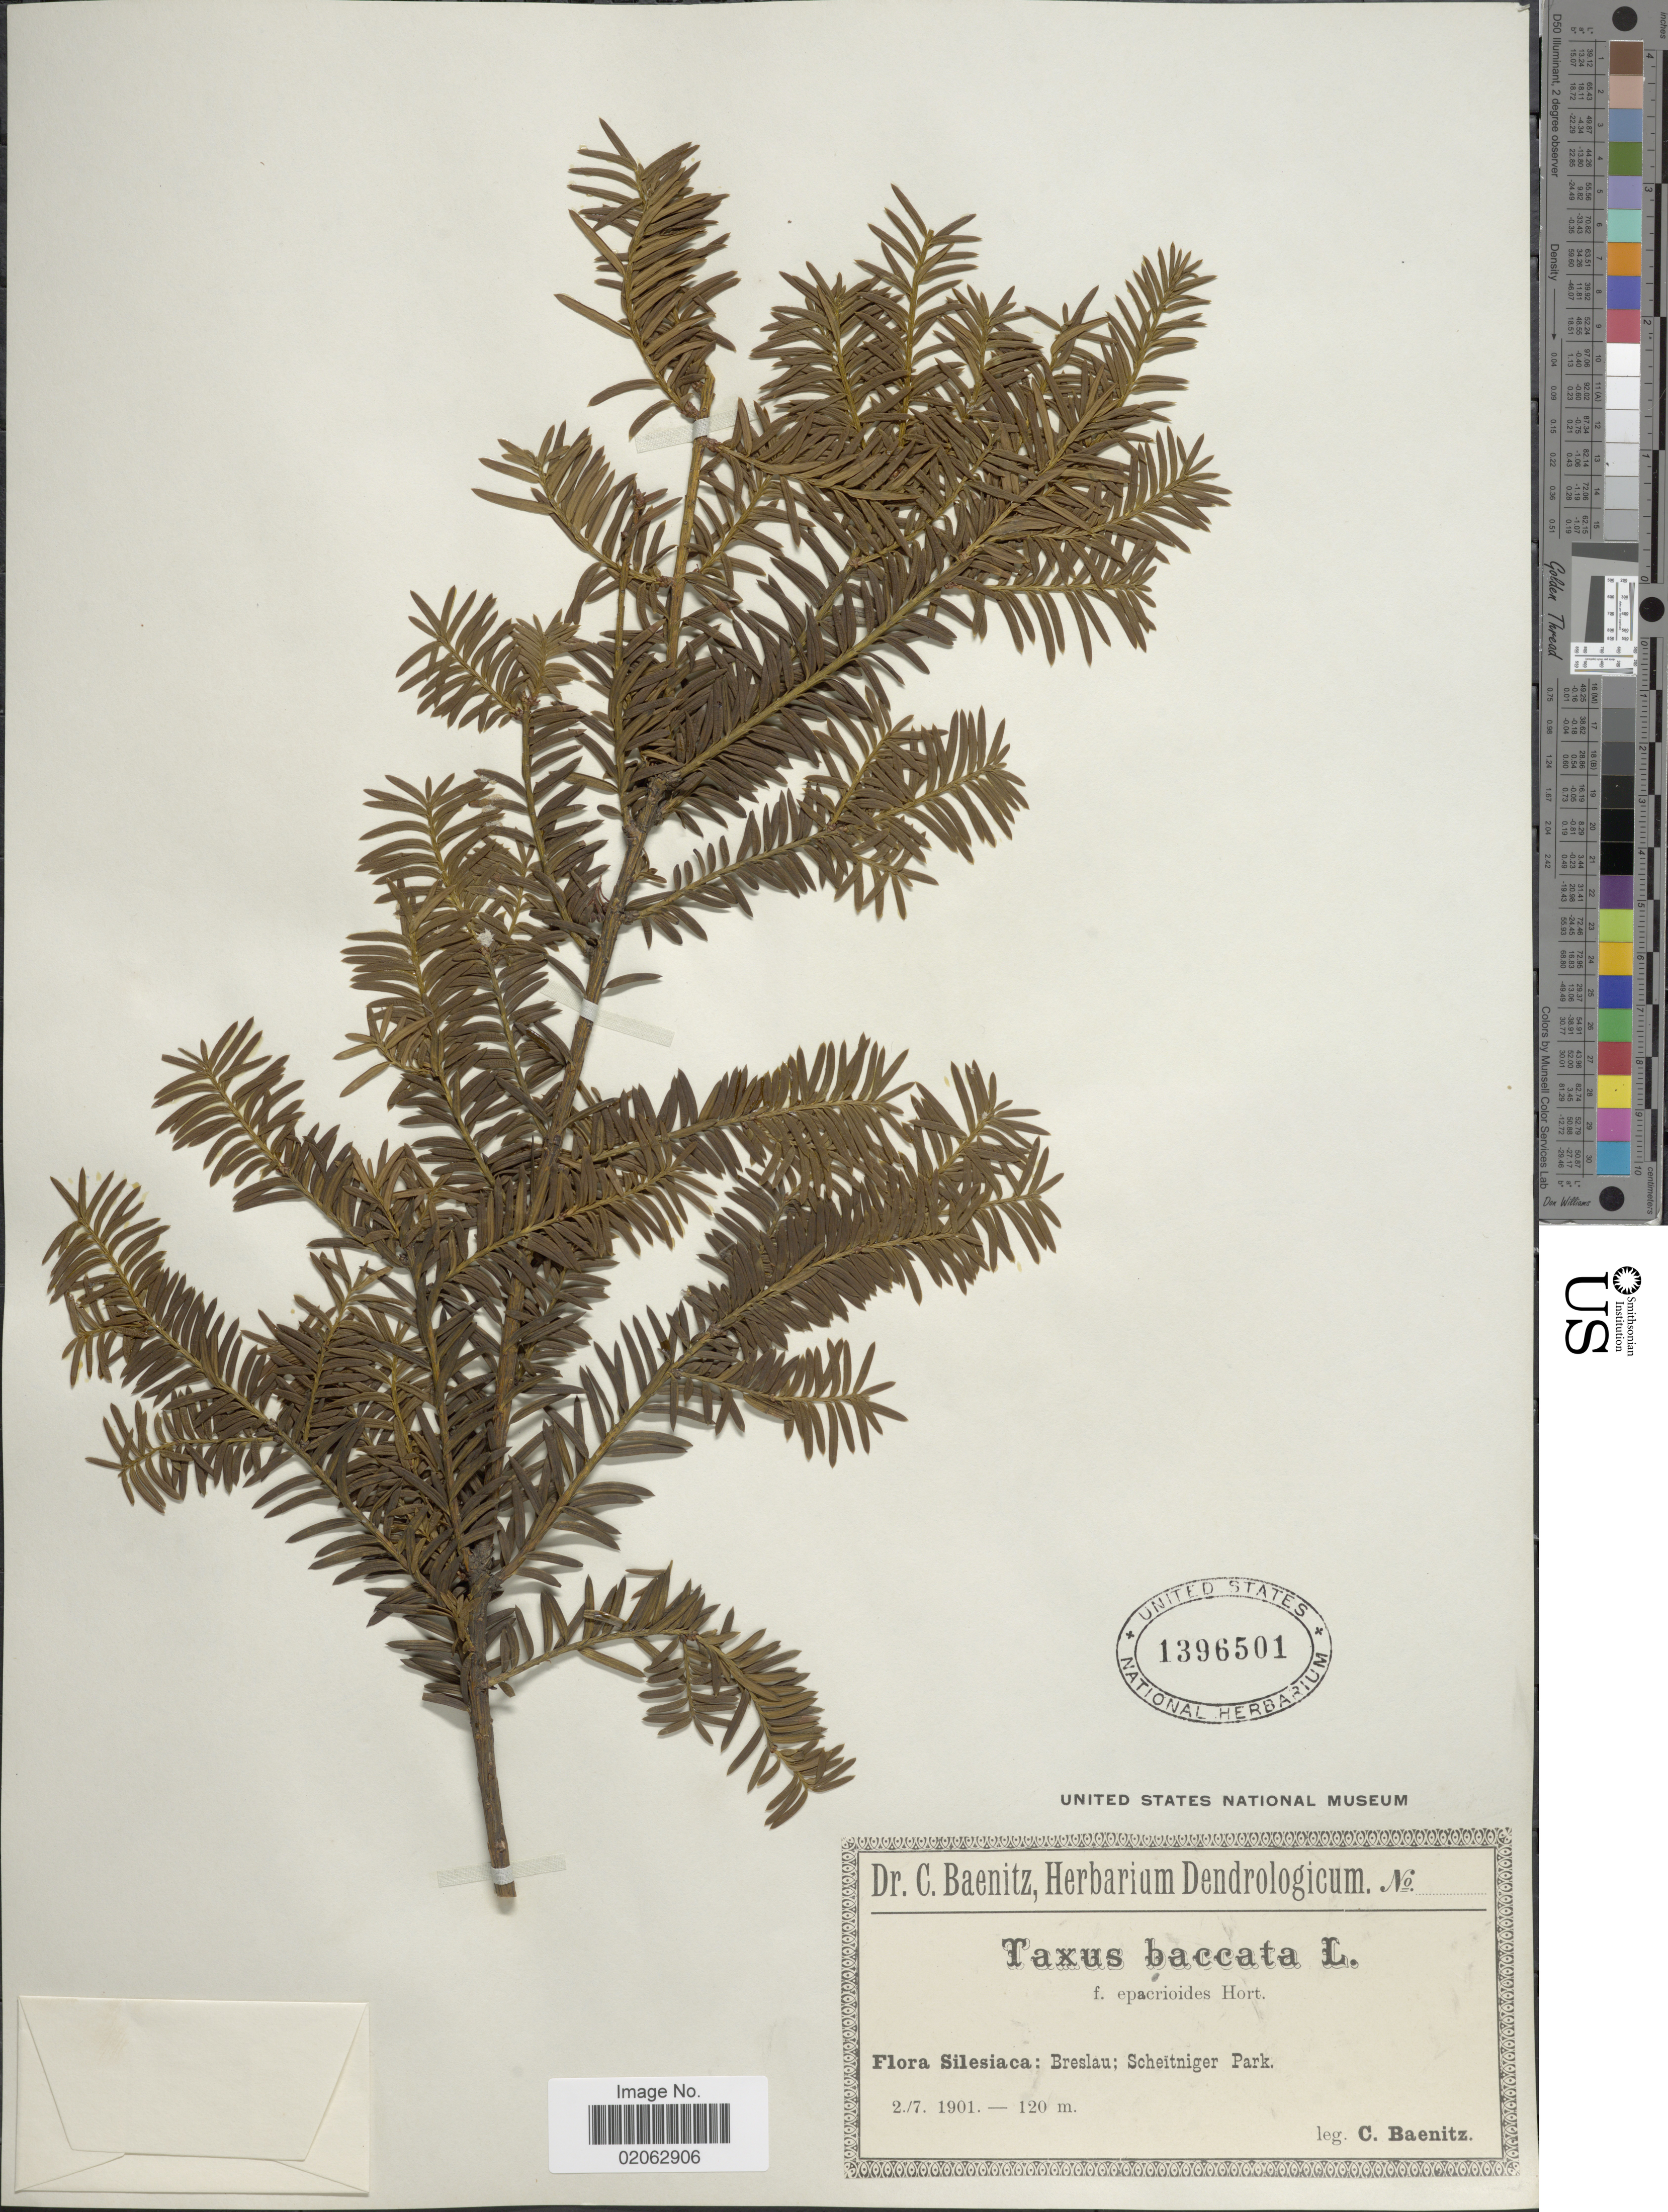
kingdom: Plantae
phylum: Tracheophyta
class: Pinopsida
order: Pinales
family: Taxaceae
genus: Taxus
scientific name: Taxus baccata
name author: L.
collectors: C. G. Baenitz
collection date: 1901-07-02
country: Poland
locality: Silesiaca: Breslau; Scheitniger Park.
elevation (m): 120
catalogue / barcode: US 1396501